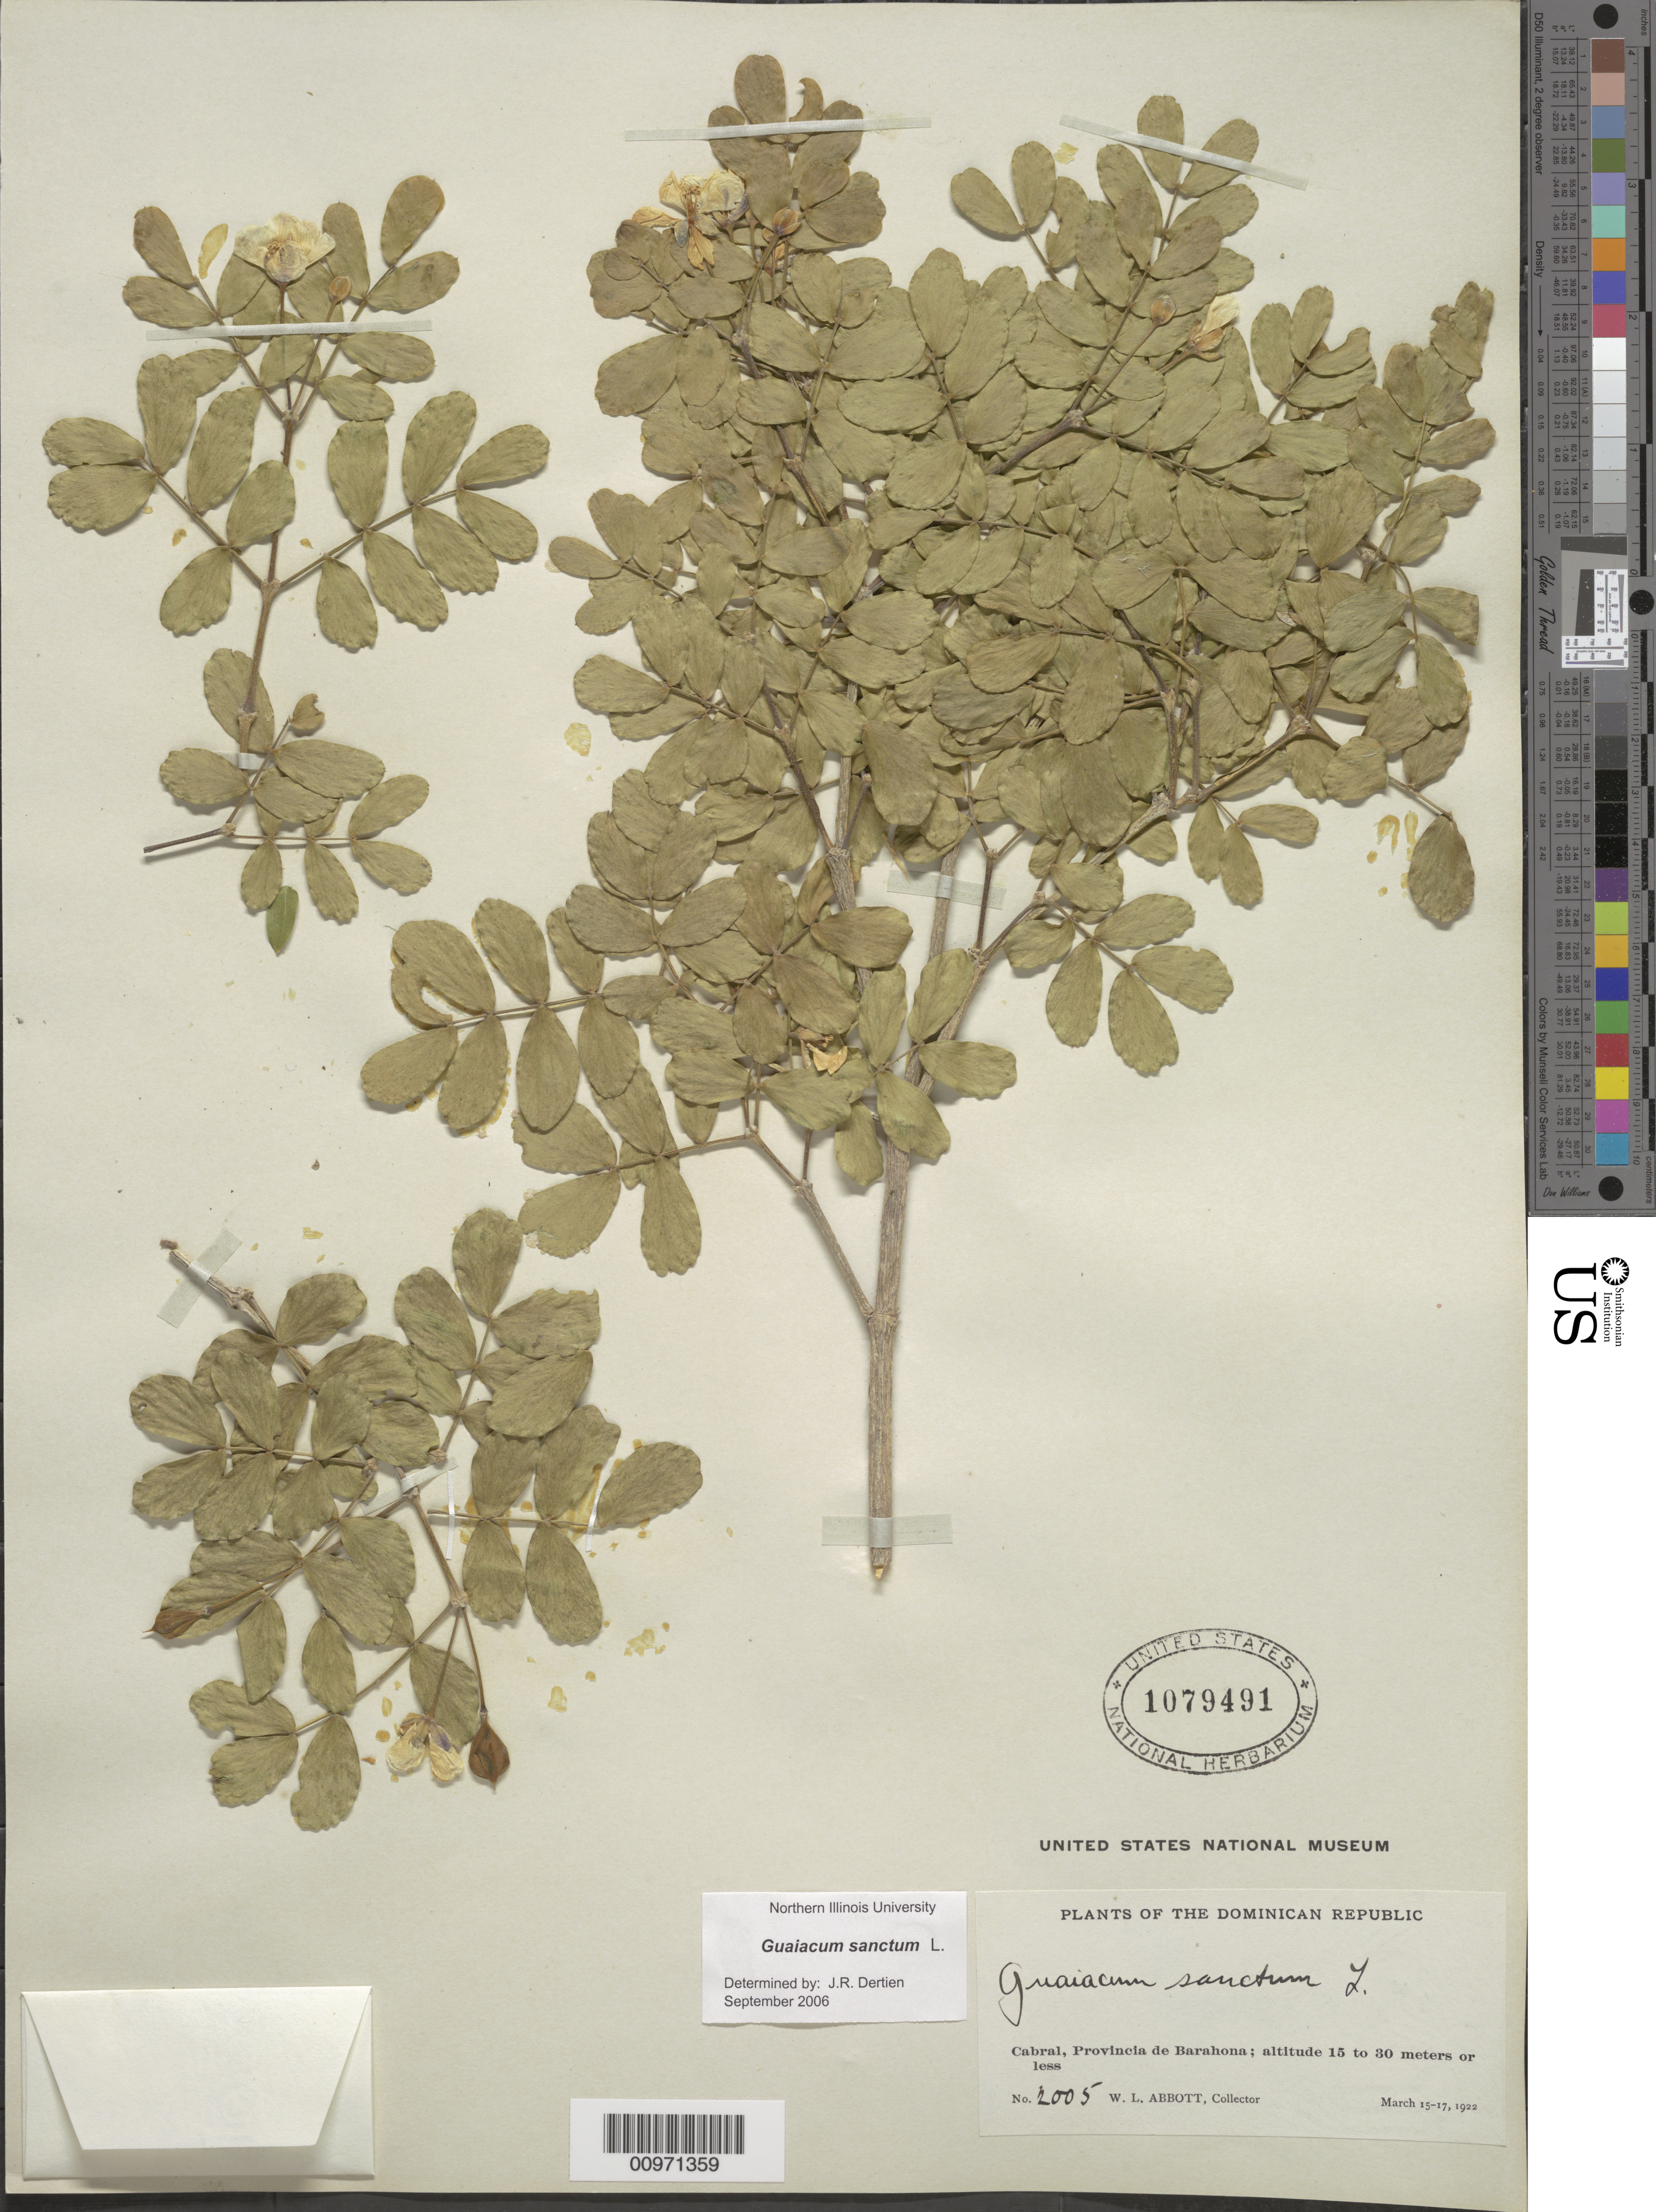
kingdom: Plantae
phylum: Tracheophyta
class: Magnoliopsida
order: Zygophyllales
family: Zygophyllaceae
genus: Guaiacum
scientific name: Guaiacum sanctum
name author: L.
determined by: Dertien, J. R.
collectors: W. L. Abbott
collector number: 2005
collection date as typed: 15 Mar 1922 to 17 Mar 1922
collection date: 1922-03-15/1922-03-17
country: Dominican Republic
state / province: Barahona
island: Hispaniola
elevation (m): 15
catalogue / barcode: US 1079491